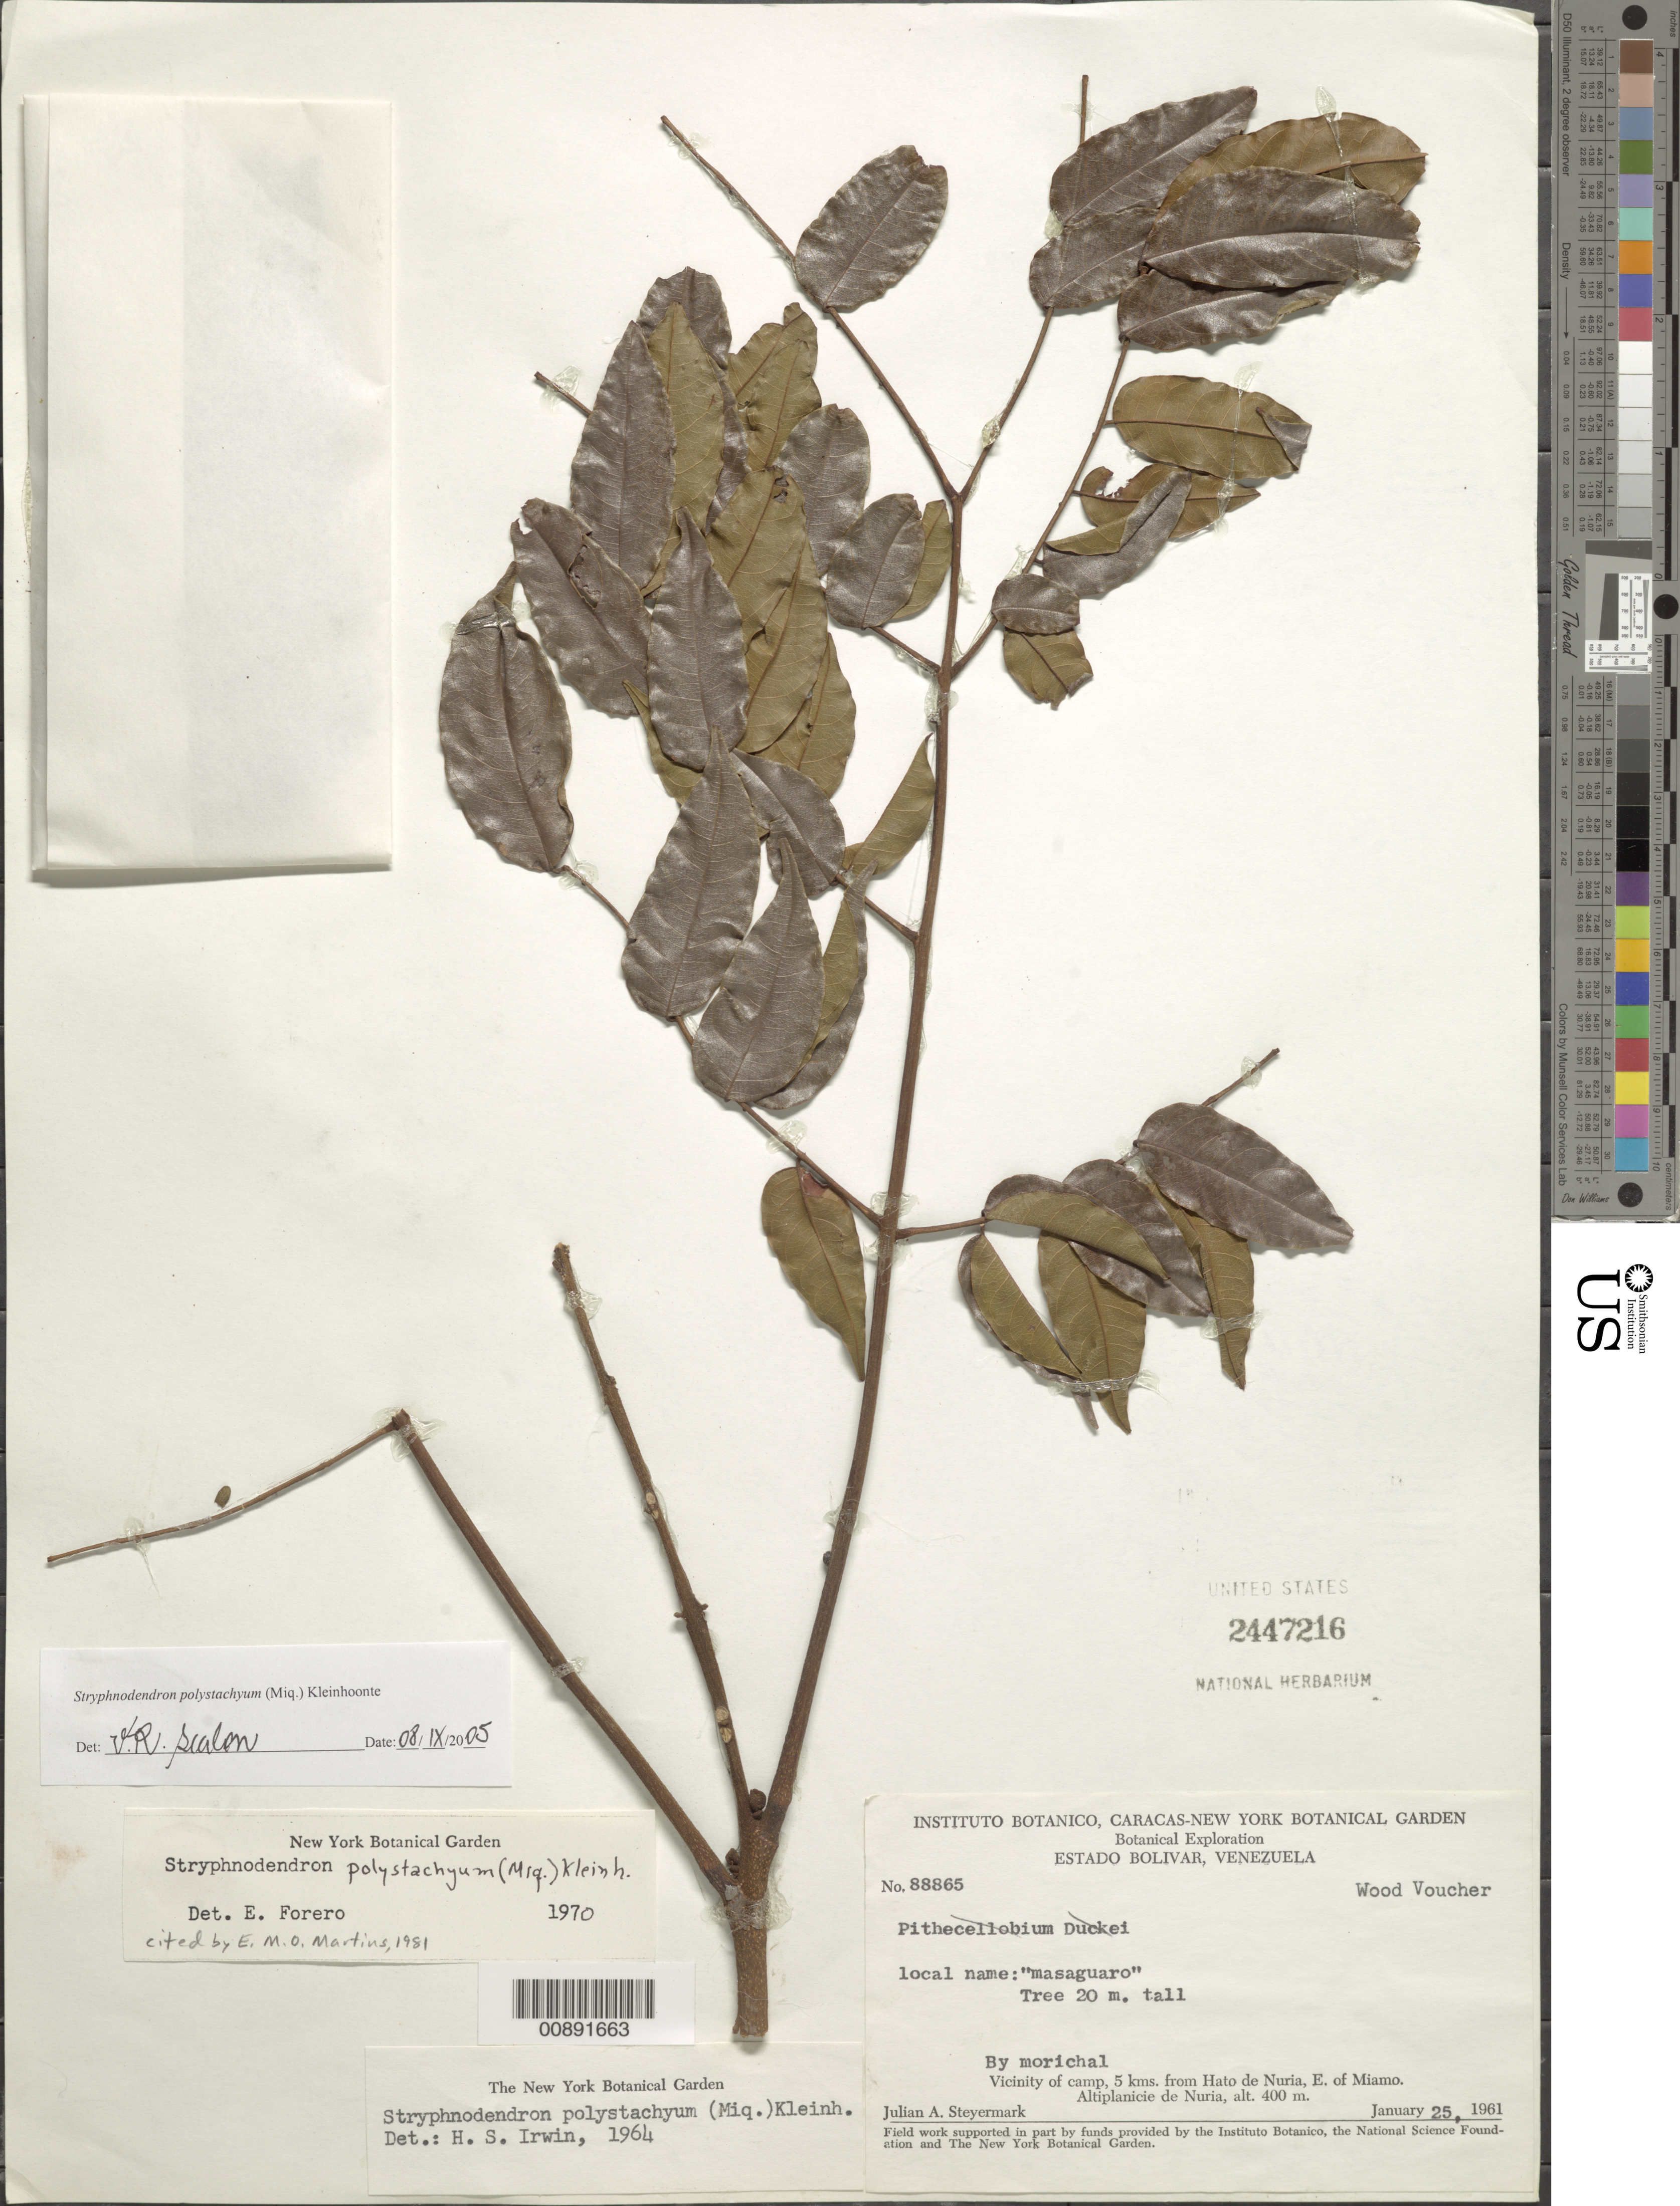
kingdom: Plantae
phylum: Tracheophyta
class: Magnoliopsida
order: Fabales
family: Fabaceae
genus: Gwilymia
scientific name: Gwilymia polystachya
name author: (Miq.) A.G. Lima et al.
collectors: J. Steyermark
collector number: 88865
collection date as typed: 25-Jan-61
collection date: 1961-01-25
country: Venezuela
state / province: Bolívar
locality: Altiplanicie de Nuria, E of Miamo, 5 km from Hato de Nuria. Vic of camp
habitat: Morichal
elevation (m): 400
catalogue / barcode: US 2447216